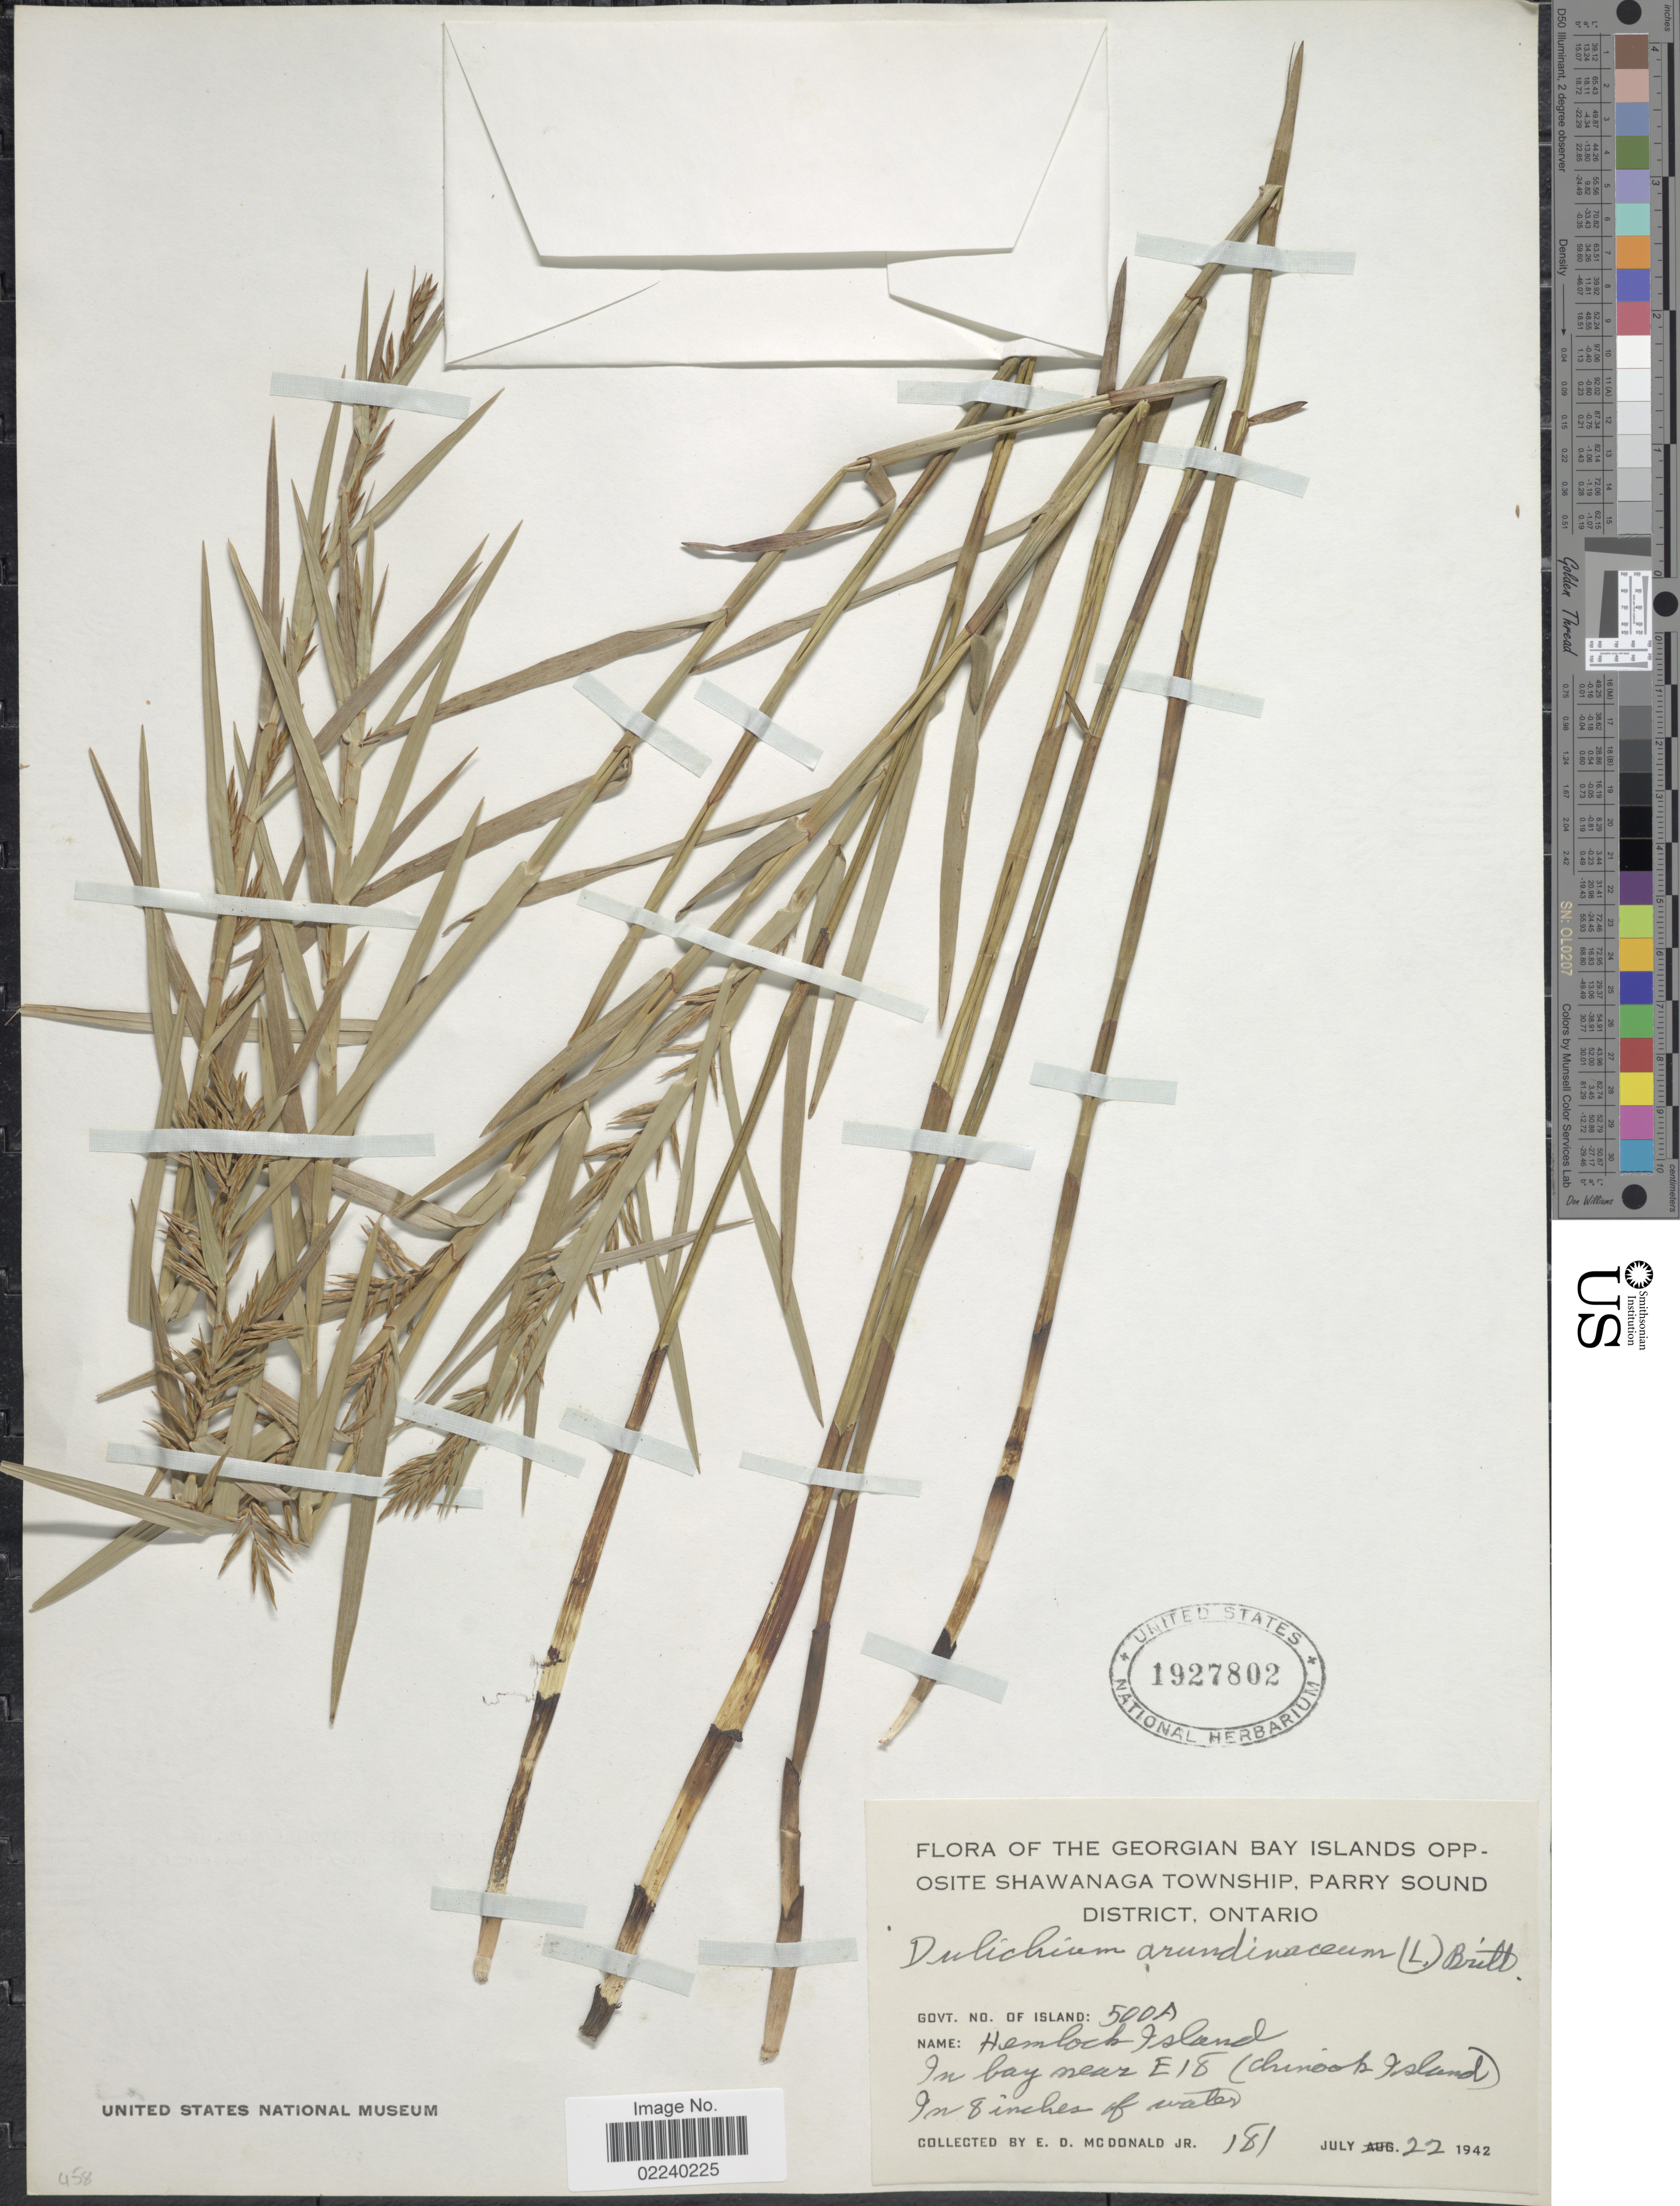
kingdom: Plantae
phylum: Tracheophyta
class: Liliopsida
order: Poales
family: Cyperaceae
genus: Dulichium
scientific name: Dulichium arundinaceum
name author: (L.) Britton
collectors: E. D. McDonald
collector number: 181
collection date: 1942-07-22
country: Canada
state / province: Ontario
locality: Georgian Bay Islands Opposite Shawanaga Township, Parry Sound District, Hemlock Island, in bay near E 18 (Chinook Island)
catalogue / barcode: US 1927802